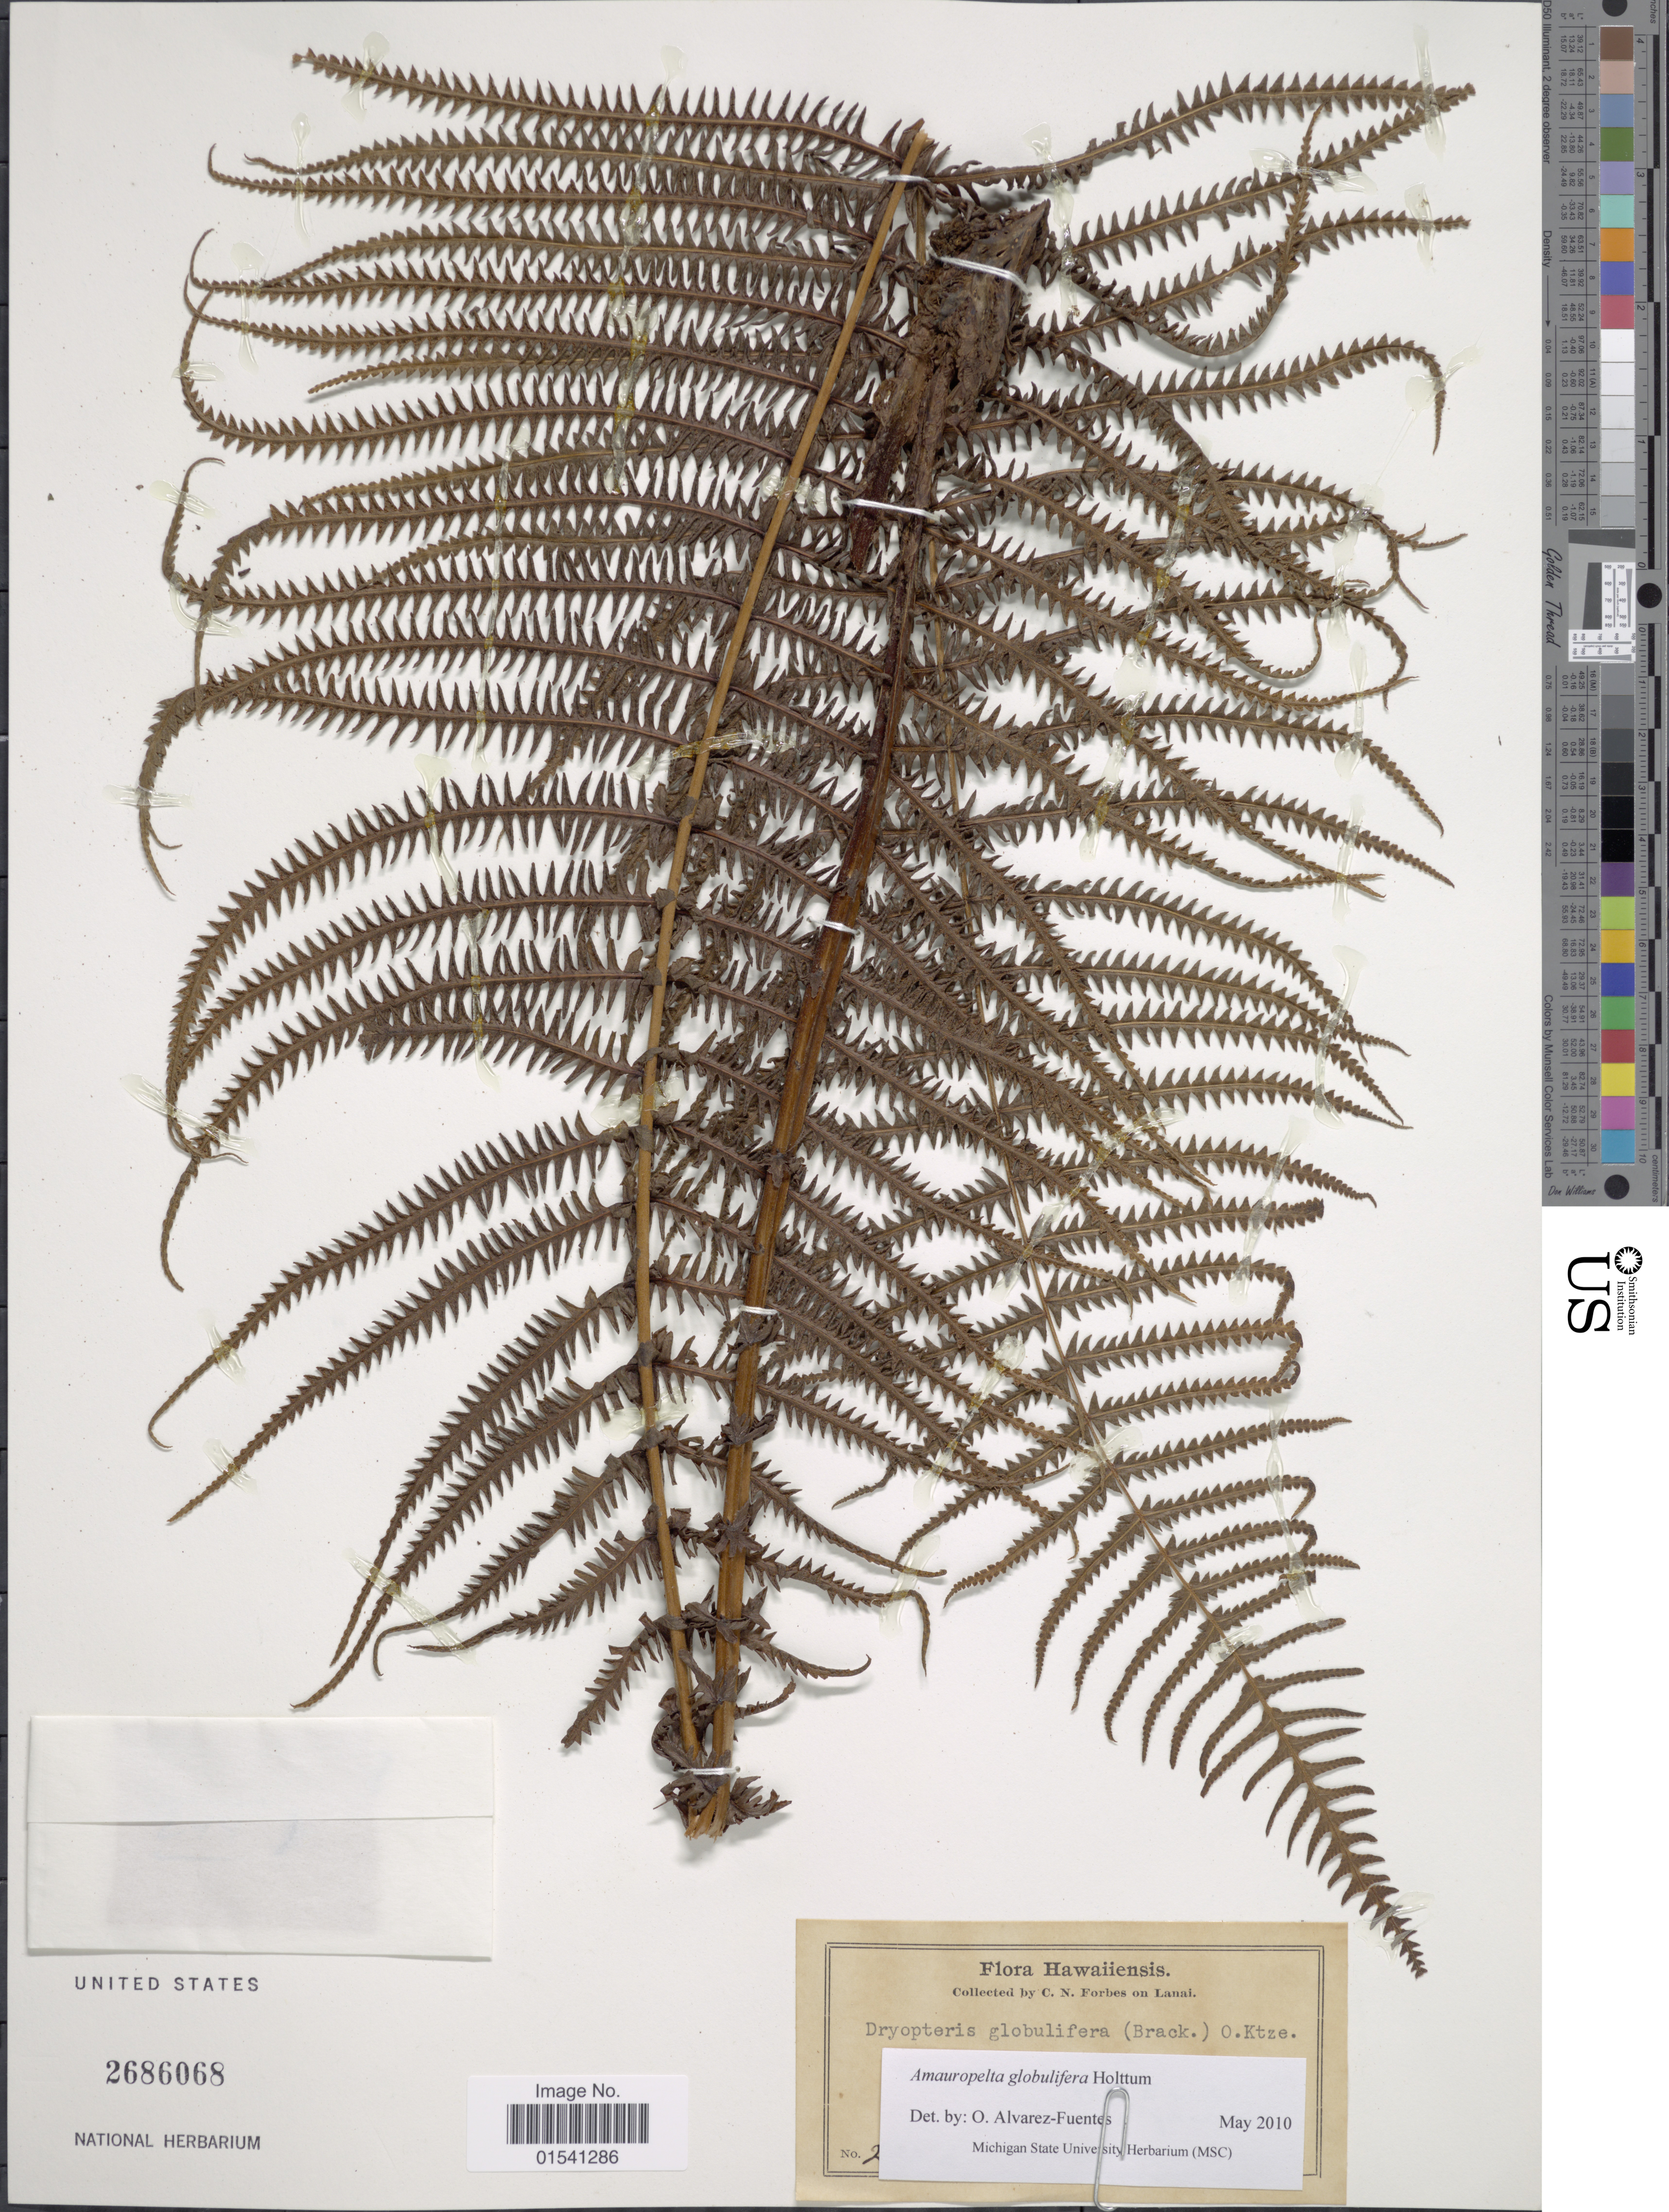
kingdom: Plantae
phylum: Tracheophyta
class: Polypodiopsida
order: Polypodiales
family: Thelypteridaceae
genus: Amauropelta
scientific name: Amauropelta globulifera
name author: (Brack.) Holttum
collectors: C. N. Forbes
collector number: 2.L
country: United States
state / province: Hawaii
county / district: Maui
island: Lana'i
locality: Lanai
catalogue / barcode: US 2686068